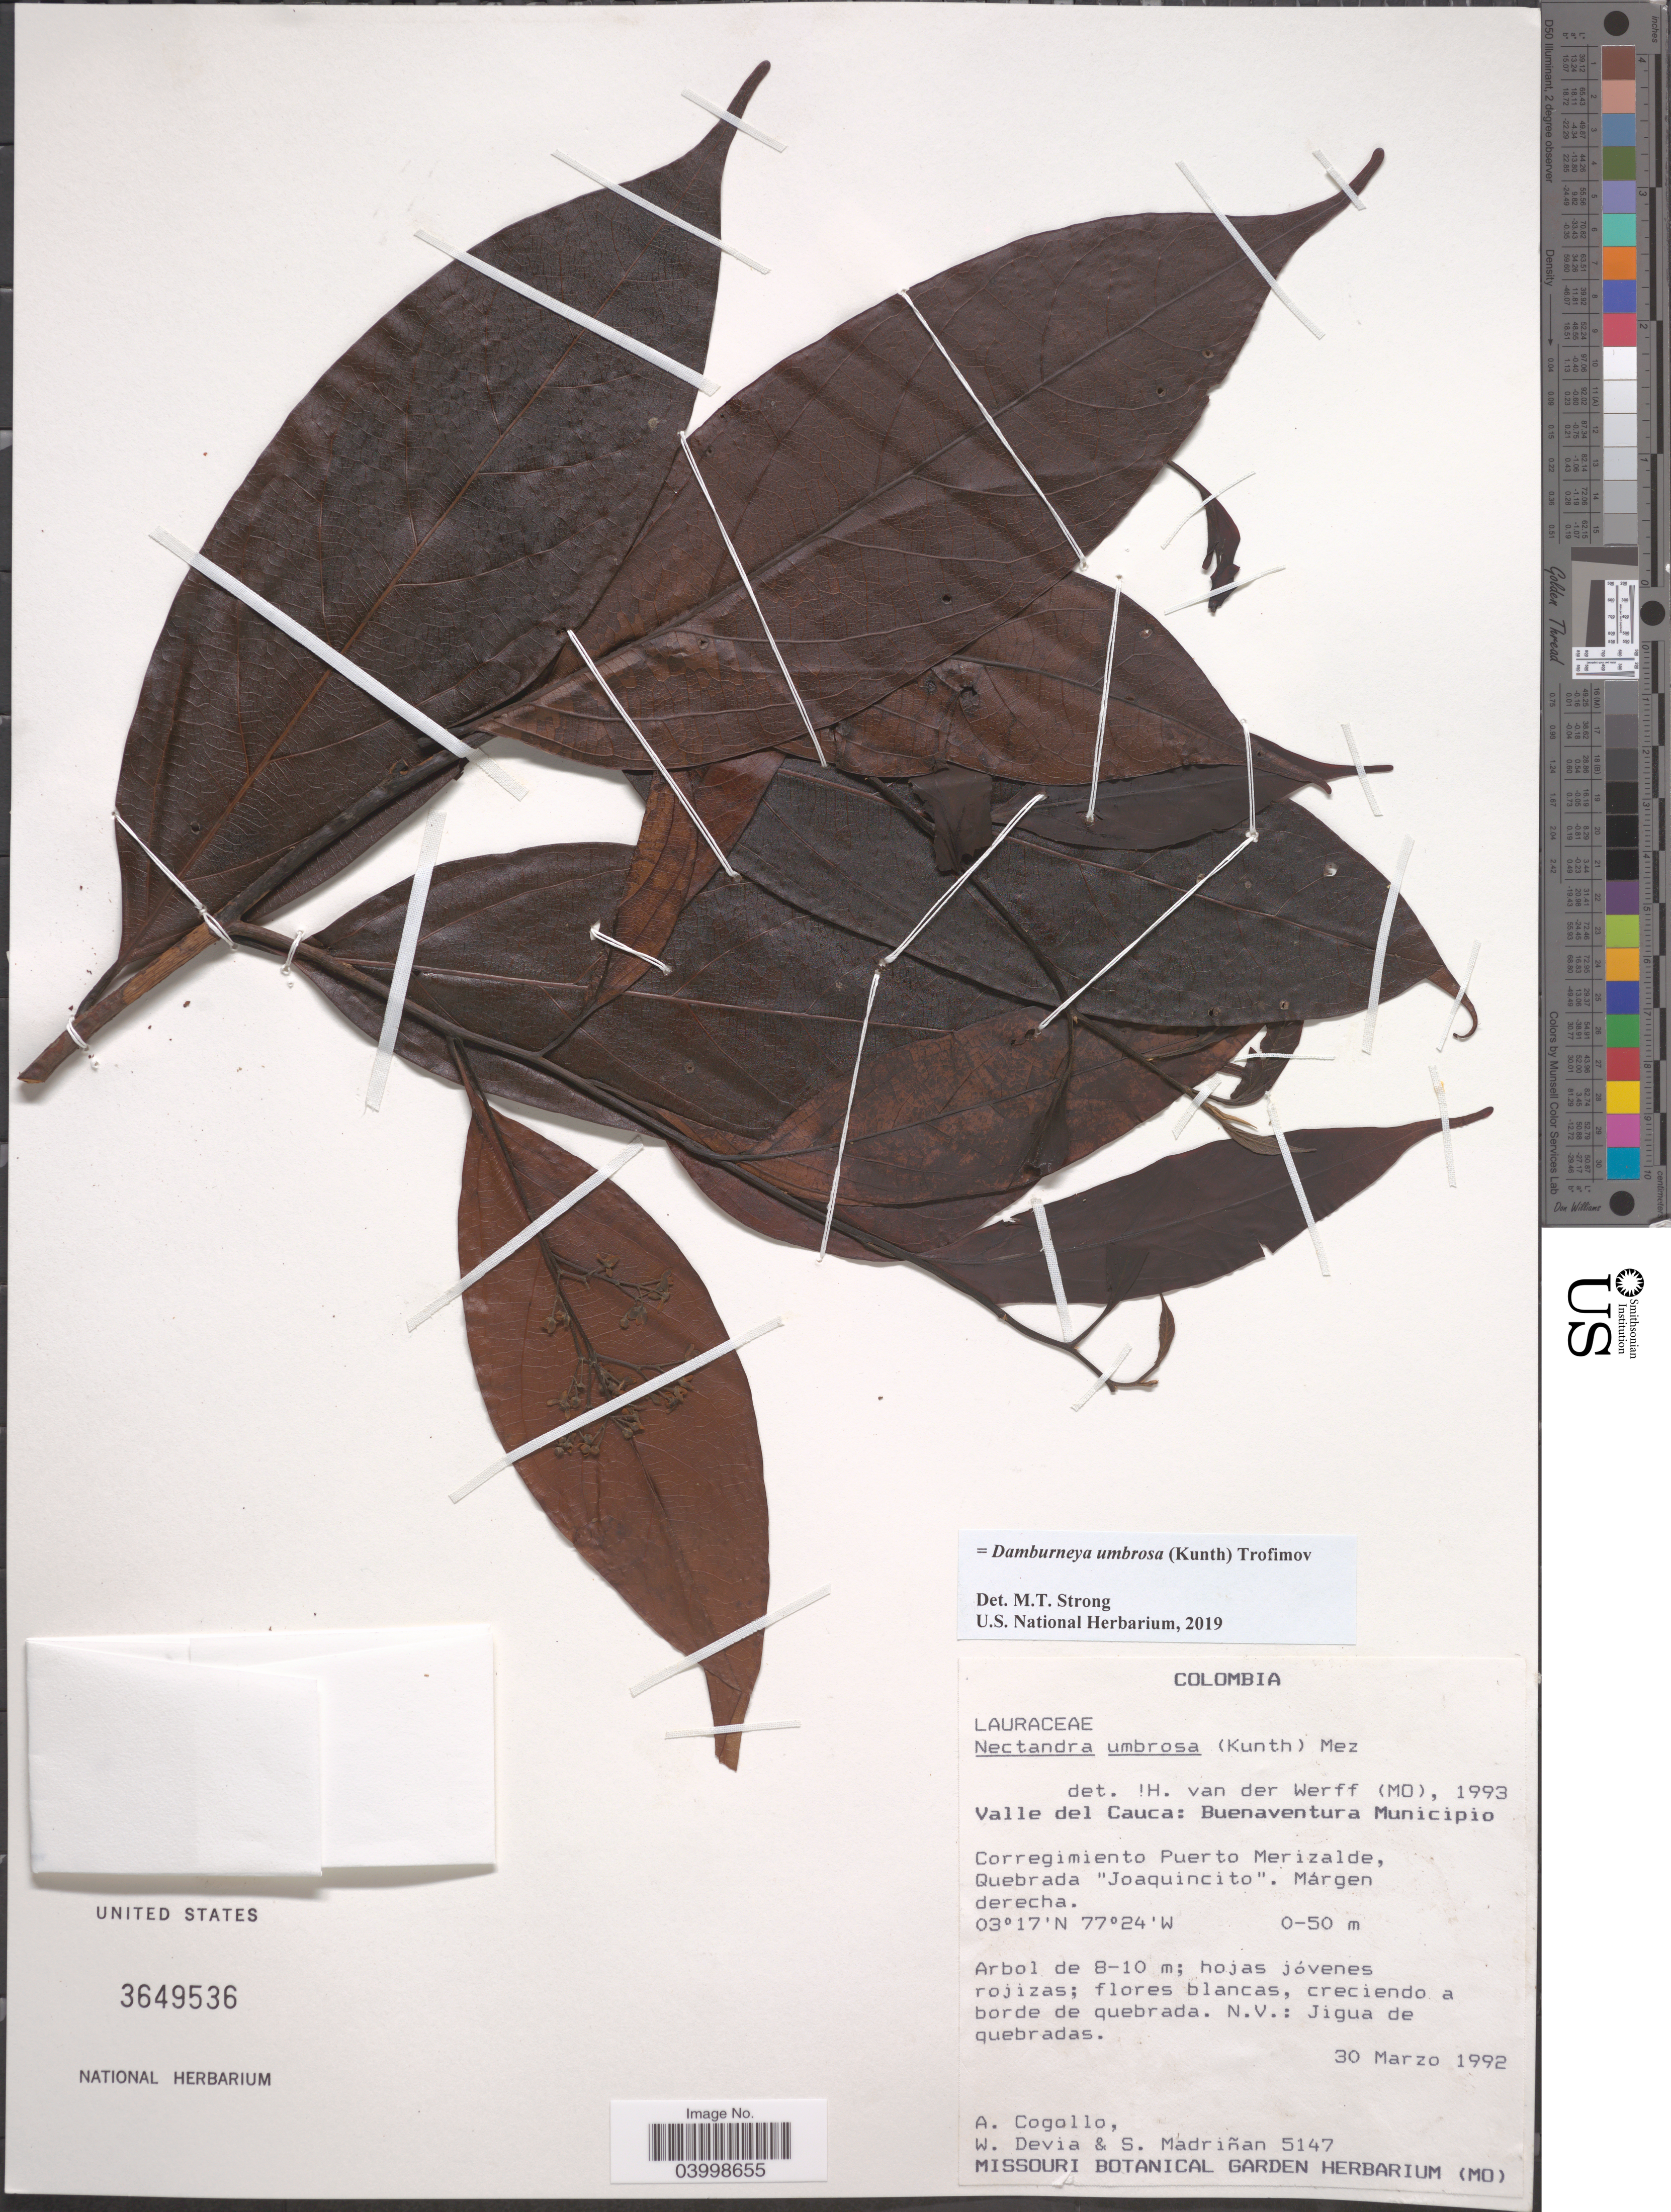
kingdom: Plantae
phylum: Tracheophyta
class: Magnoliopsida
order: Laurales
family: Lauraceae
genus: Damburneya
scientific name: Damburneya umbrosa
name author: (Kunth) Trofimov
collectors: A. Cogollo, W. Devia & S. Madriñán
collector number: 5147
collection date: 1992-03-30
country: Colombia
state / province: Valle del Cauca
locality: Buenaventura Municipio. Corregimiento Puerto Merizalde, Quebrada "Joaquincito".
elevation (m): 0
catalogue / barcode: US 3649536